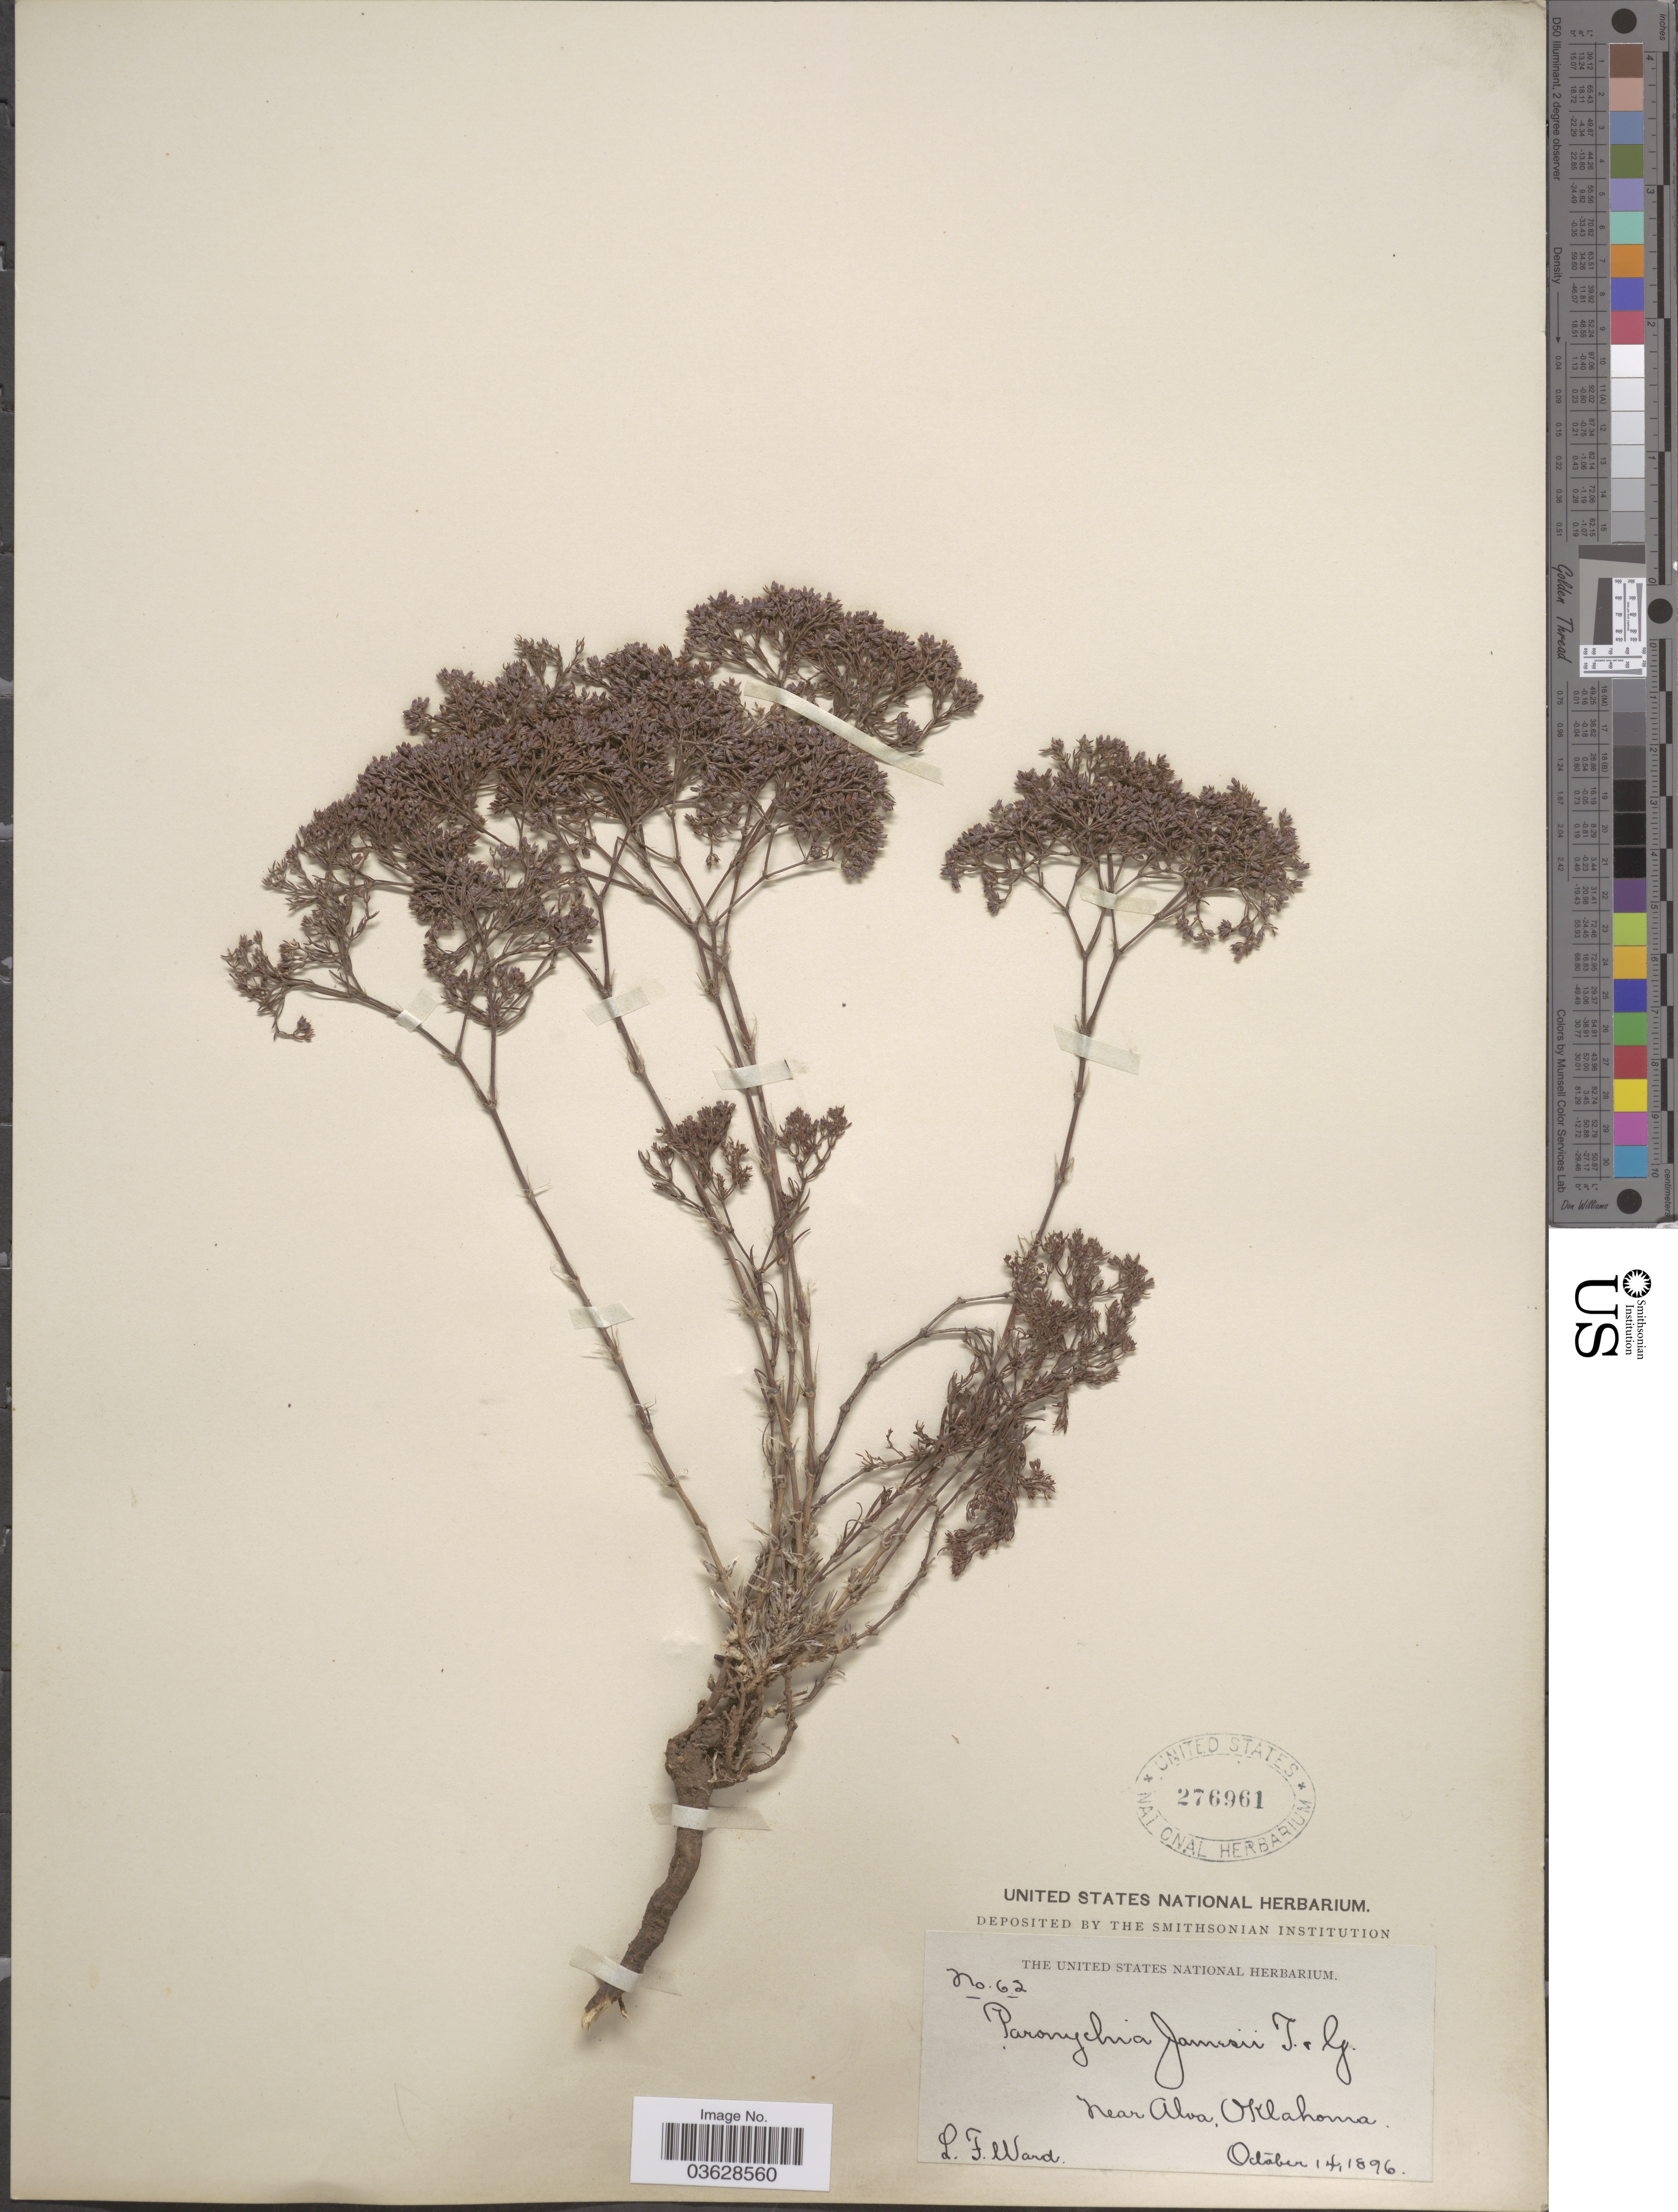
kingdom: Plantae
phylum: Tracheophyta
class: Magnoliopsida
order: Caryophyllales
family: Caryophyllaceae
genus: Paronychia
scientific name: Paronychia jamesii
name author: Torr. & A. Gray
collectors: L. Ward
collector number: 62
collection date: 1896-10-14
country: United States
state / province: Oklahoma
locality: Near Alva.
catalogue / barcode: US 276961